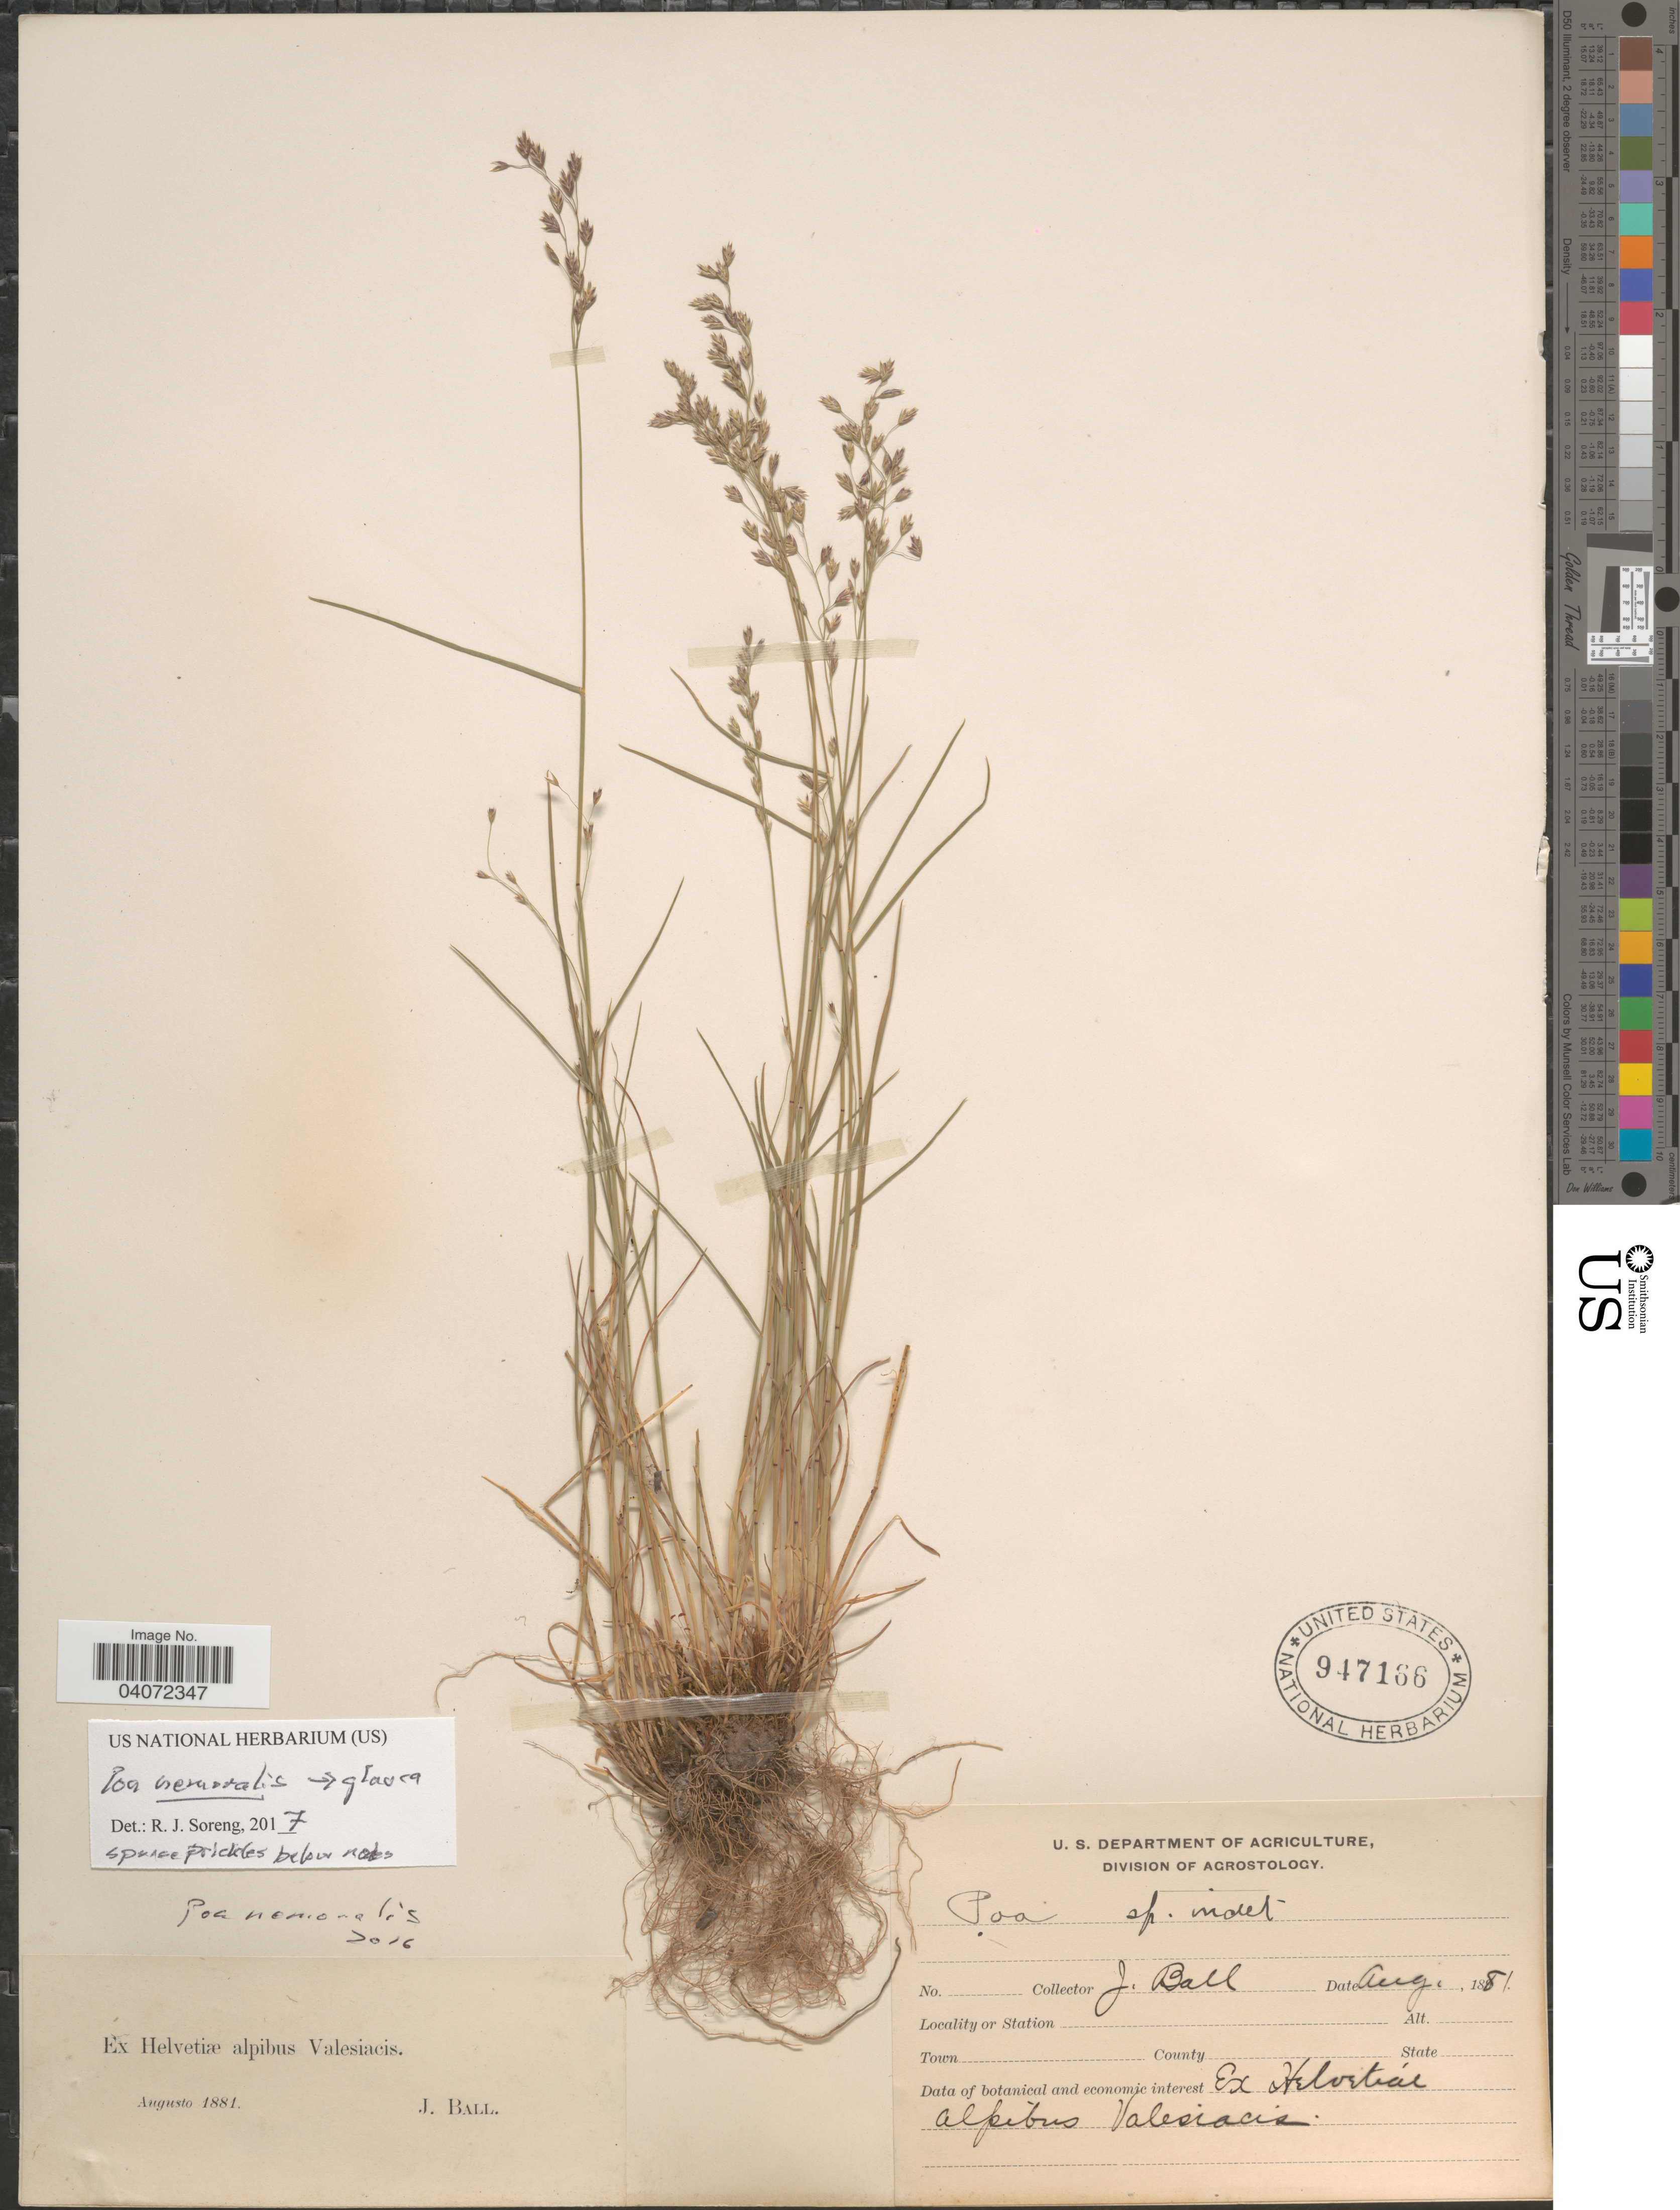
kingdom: Plantae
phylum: Tracheophyta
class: Liliopsida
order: Poales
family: Poaceae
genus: Poa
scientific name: Poa nemoralis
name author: L.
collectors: J. Ball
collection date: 1881-08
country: Switzerland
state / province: Valais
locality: Ex Helvetiæ alpibus Valesiacis.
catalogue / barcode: US 947166